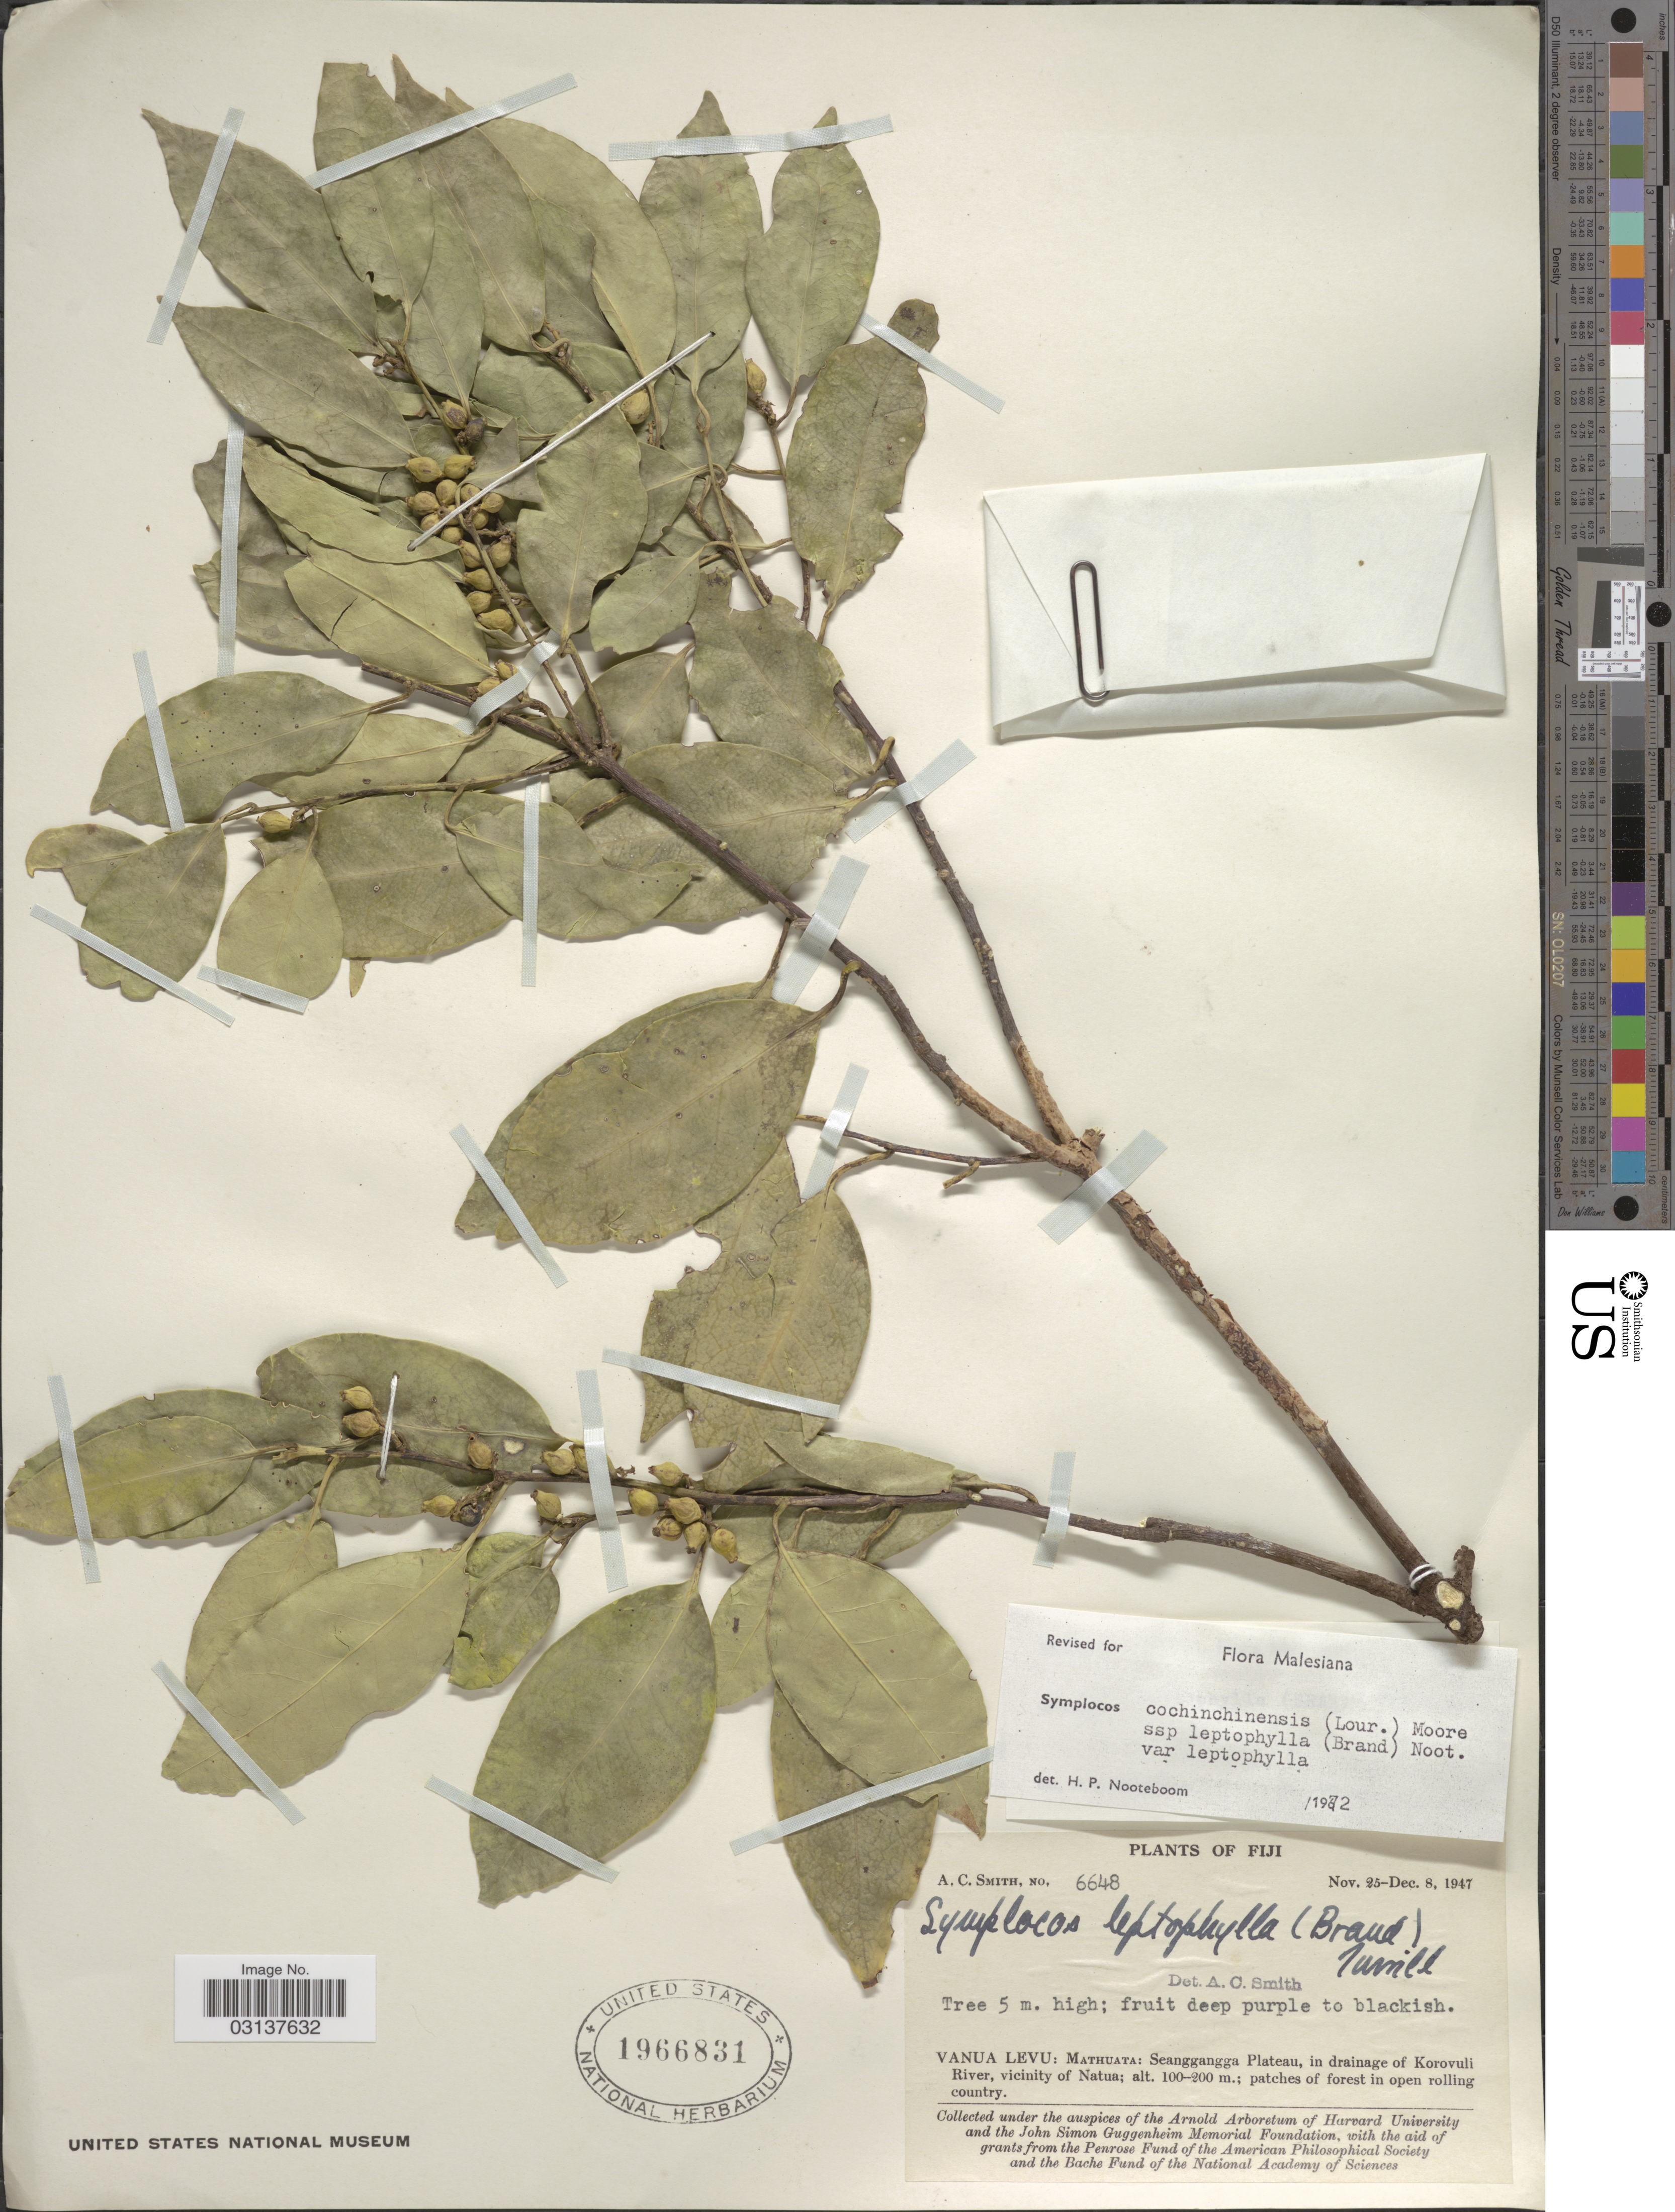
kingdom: Plantae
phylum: Tracheophyta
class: Magnoliopsida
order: Ericales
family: Symplocaceae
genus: Symplocos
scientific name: Symplocos cochinchinensis var. leptophylla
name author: (Brand) Noot.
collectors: A. C. Smith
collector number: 6648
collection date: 1947-11-25/1947-12-08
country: Fiji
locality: Vanua Levu: Mathuata: Seanggangga Plateau, in drainage of Korovuli River, vicinity of Natua, patches of forest in open rolling country.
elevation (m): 100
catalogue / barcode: US 1966831